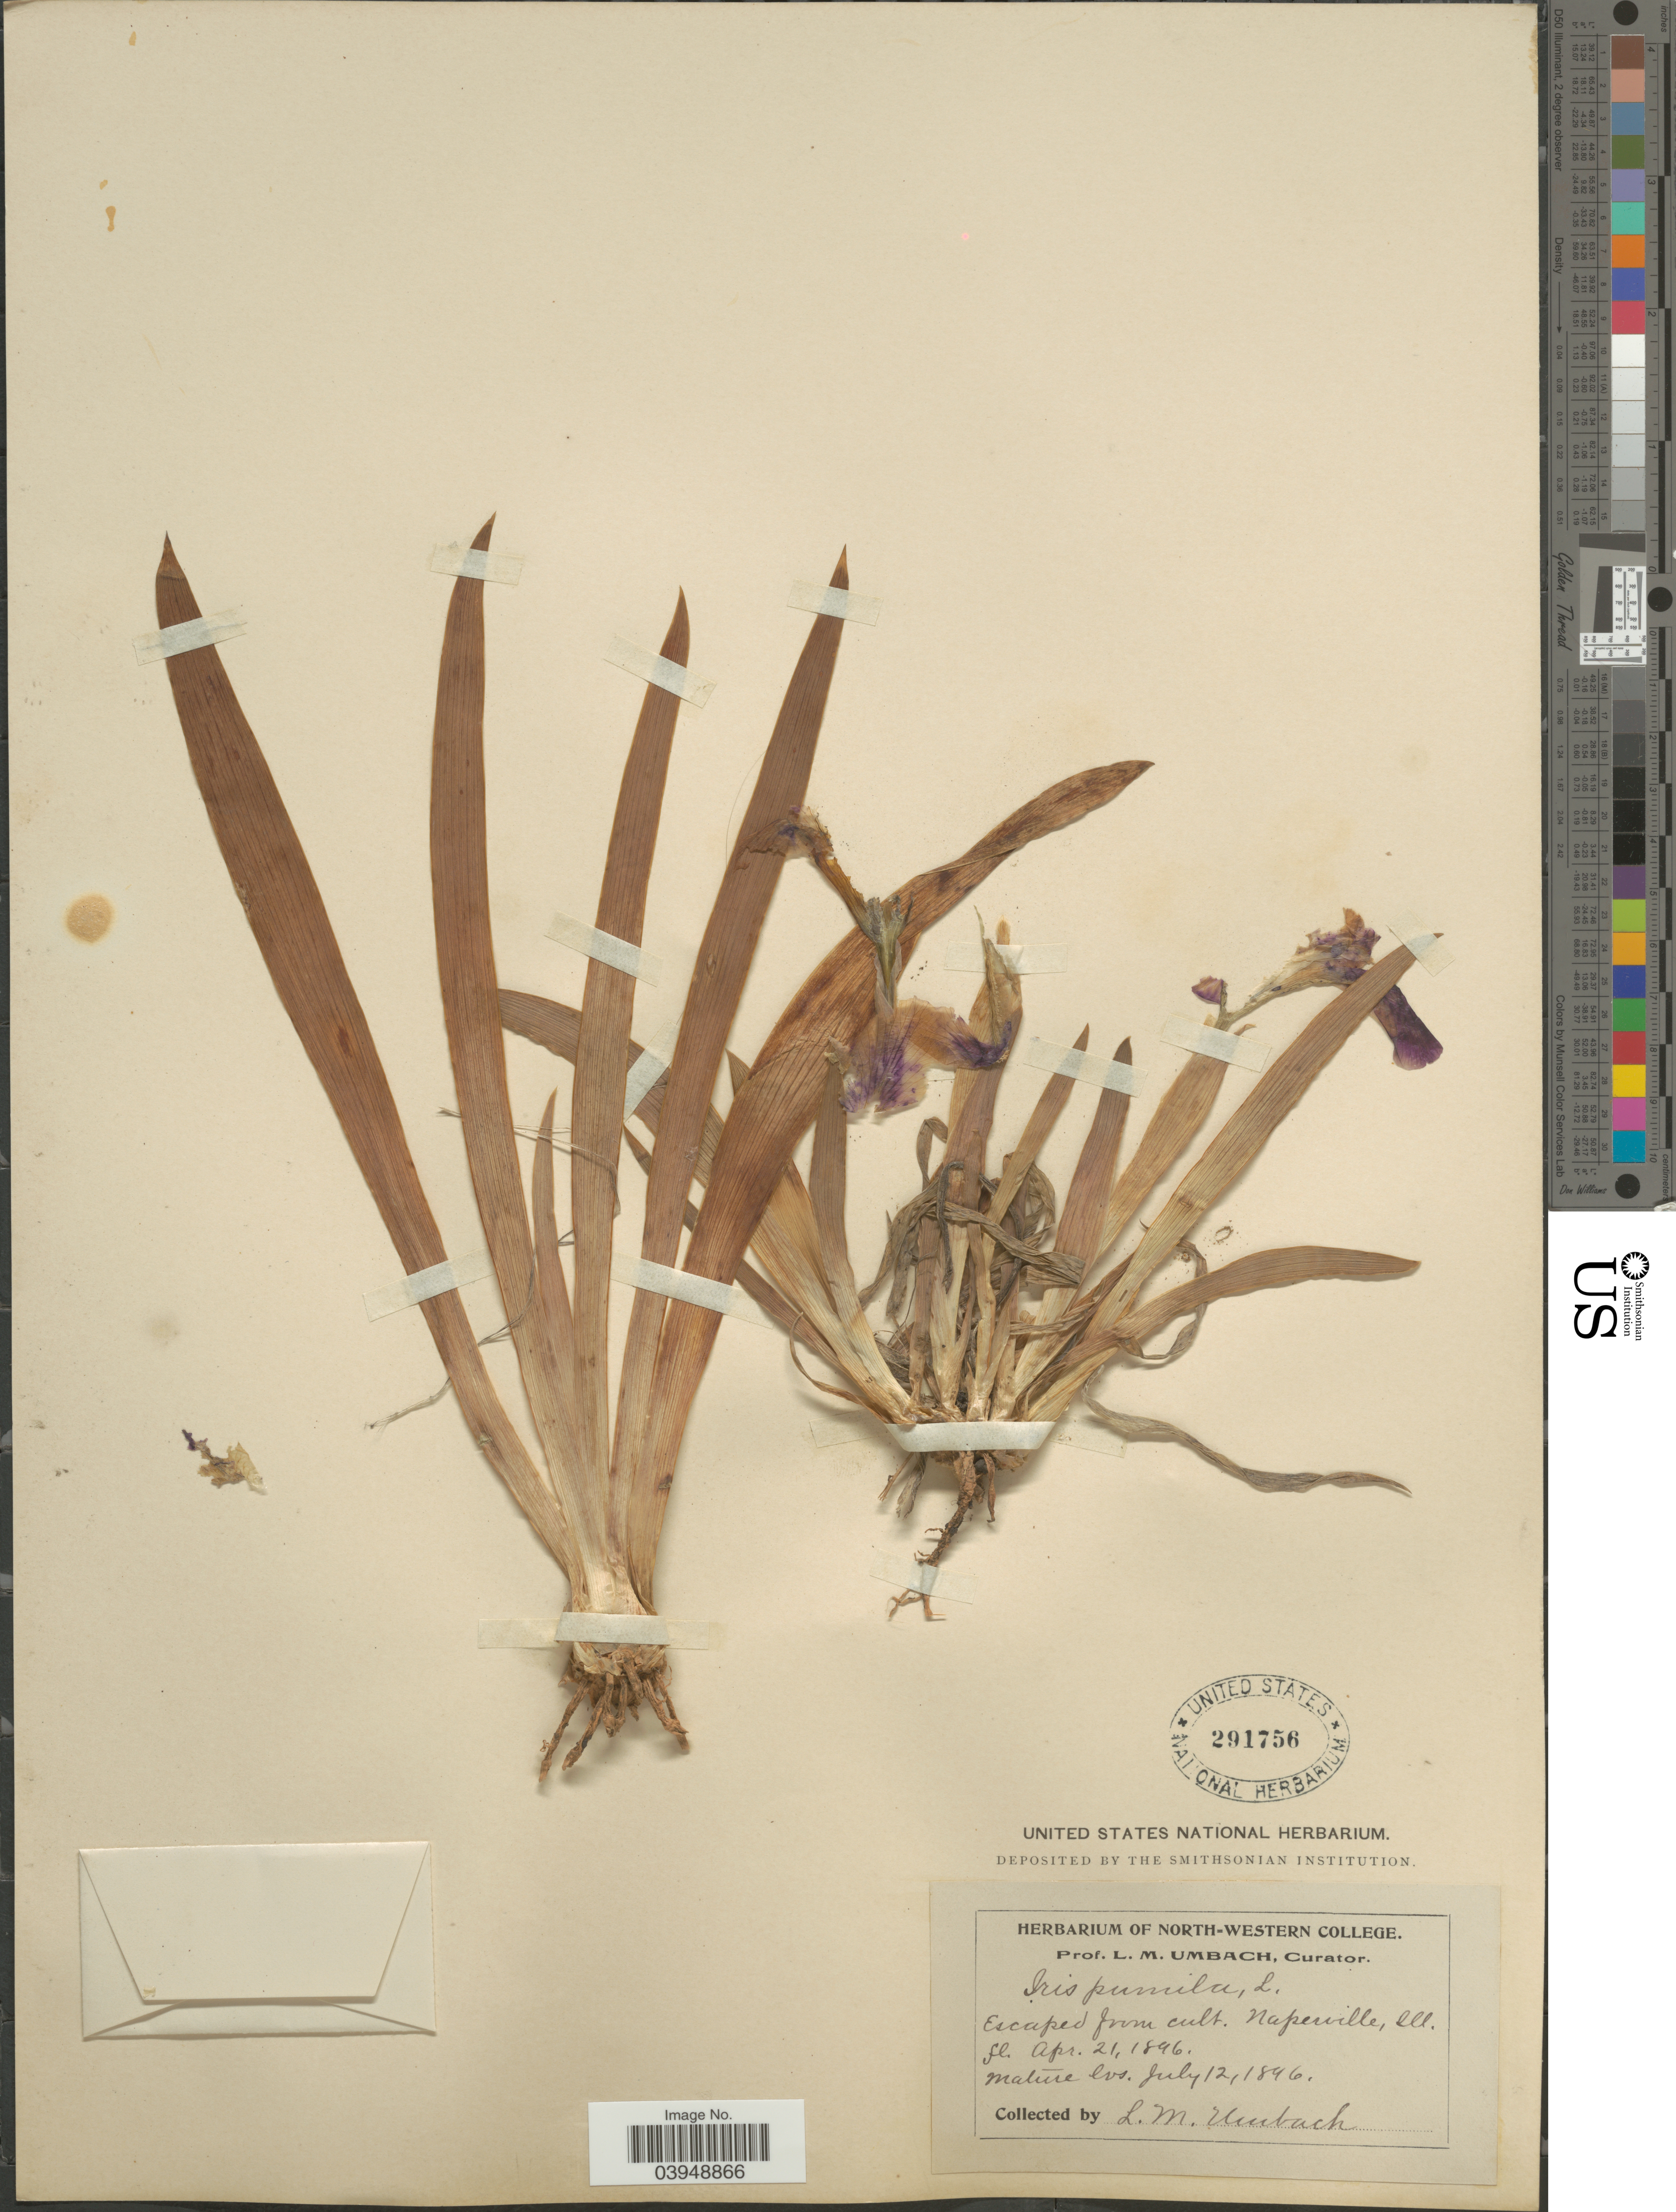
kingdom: Plantae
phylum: Tracheophyta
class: Liliopsida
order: Asparagales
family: Iridaceae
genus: Iris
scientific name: Iris pumila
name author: L.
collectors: L. M. Umbach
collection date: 1896-04-21/1896-07-12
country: United States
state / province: Illinois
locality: Naperville.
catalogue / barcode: US 291756